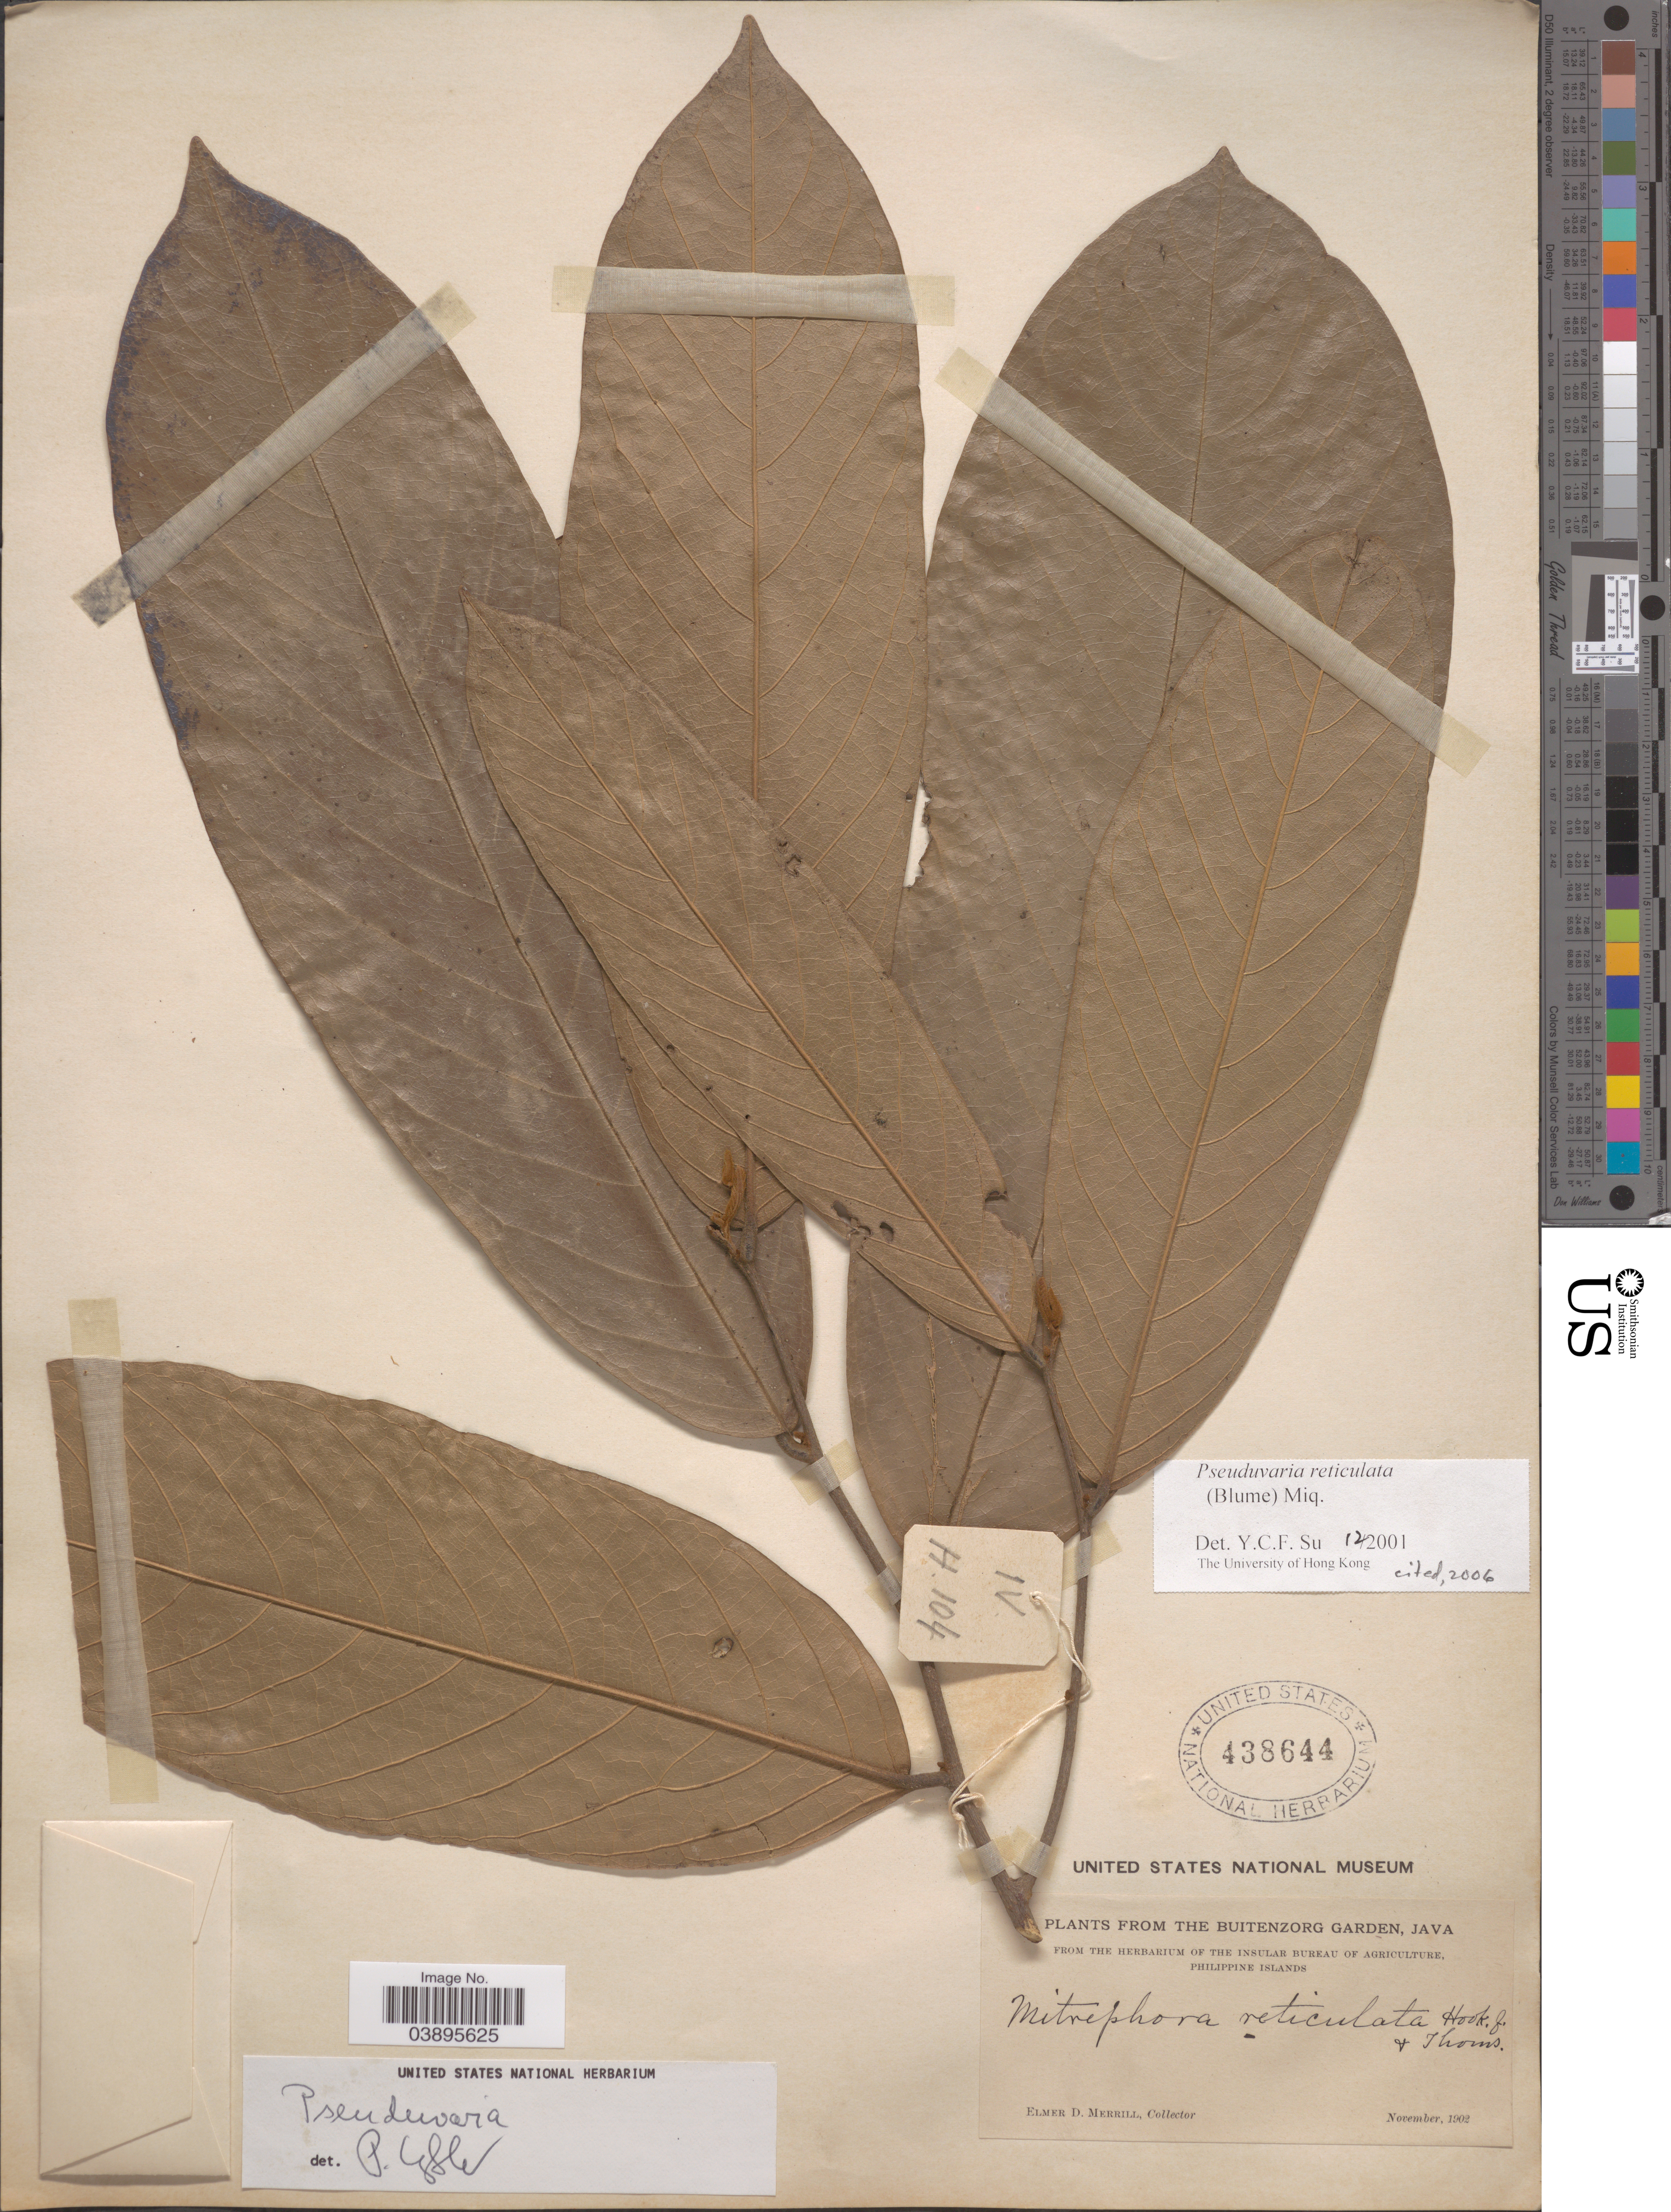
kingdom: Plantae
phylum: Tracheophyta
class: Magnoliopsida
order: Magnoliales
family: Annonaceae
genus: Pseuduvaria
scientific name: Pseuduvaria reticulata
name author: (Blume) Miq.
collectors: E. D. Merrill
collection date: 1902-11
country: Indonesia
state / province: Java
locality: The Buitenzorg Garden.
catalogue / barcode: US 438644